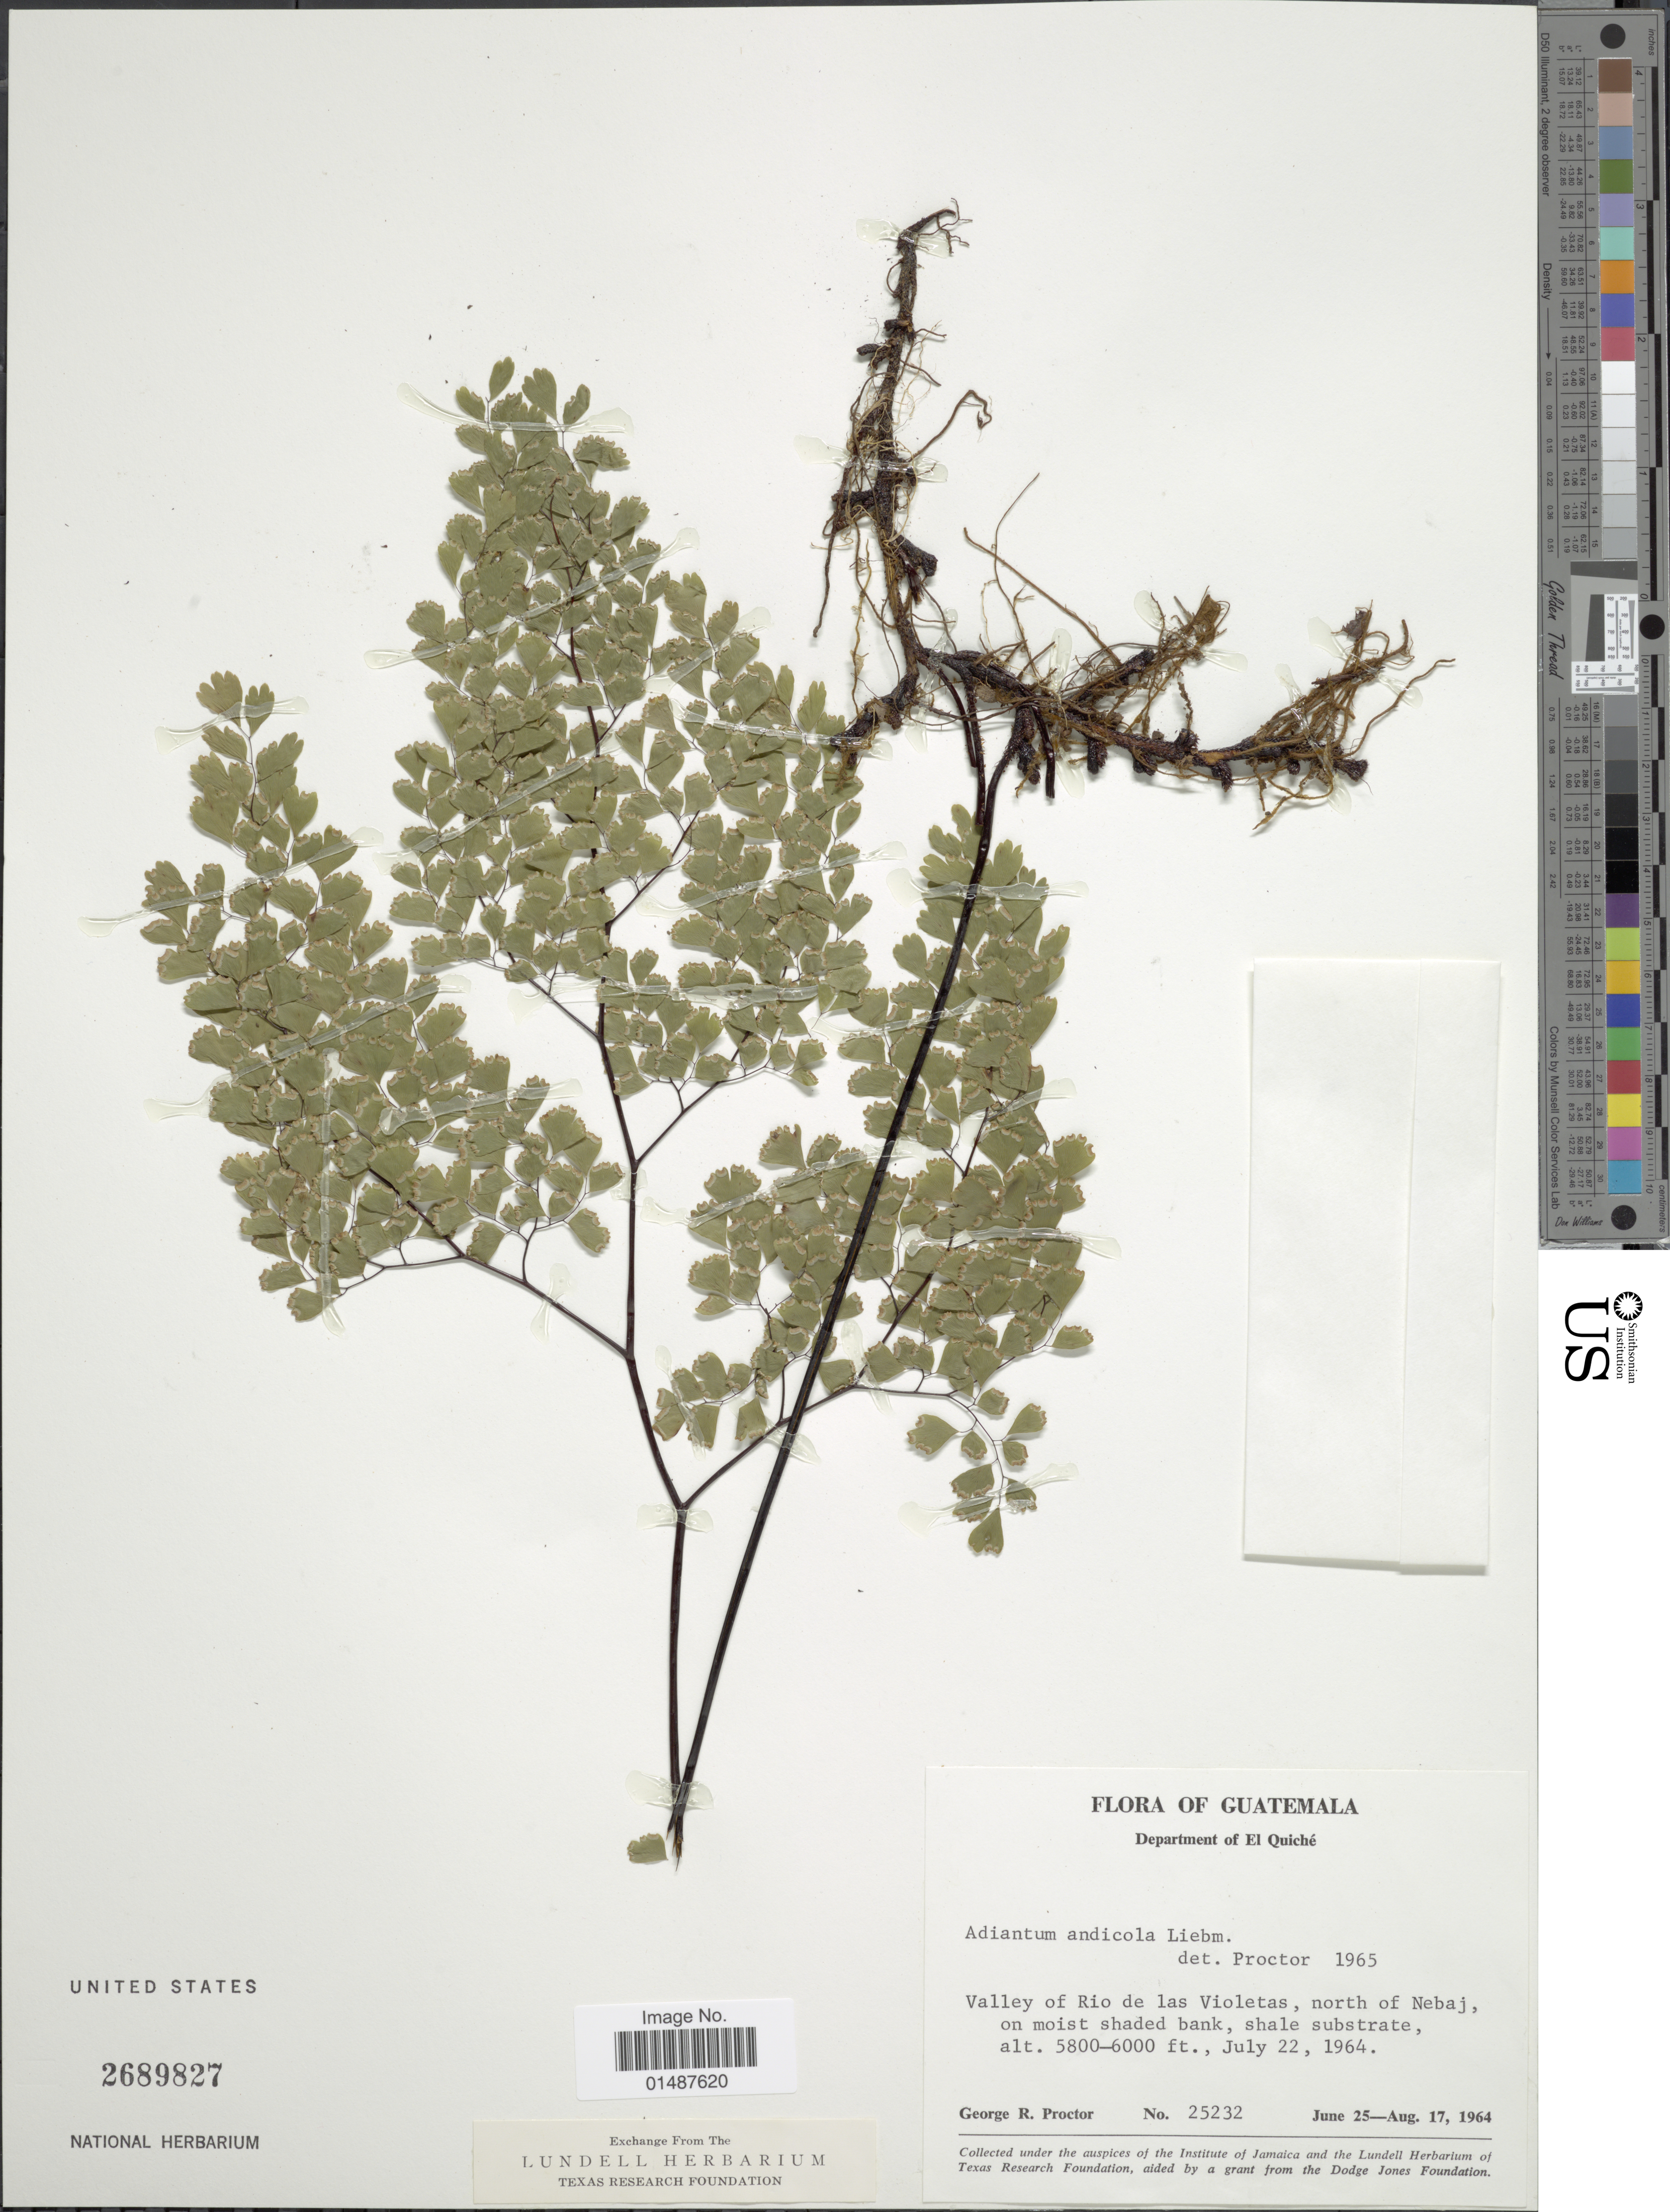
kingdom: Plantae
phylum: Tracheophyta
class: Polypodiopsida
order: Polypodiales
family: Pteridaceae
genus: Adiantum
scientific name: Adiantum andicola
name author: Liebm.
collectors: G. R. Proctor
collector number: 25232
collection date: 1964-06-25/1964-08-17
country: Guatemala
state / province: El Quiché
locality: Valley of Rio de las violetas, north of Nebaj, on moist shaded banks, shale substrate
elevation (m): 1768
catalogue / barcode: US 2689827